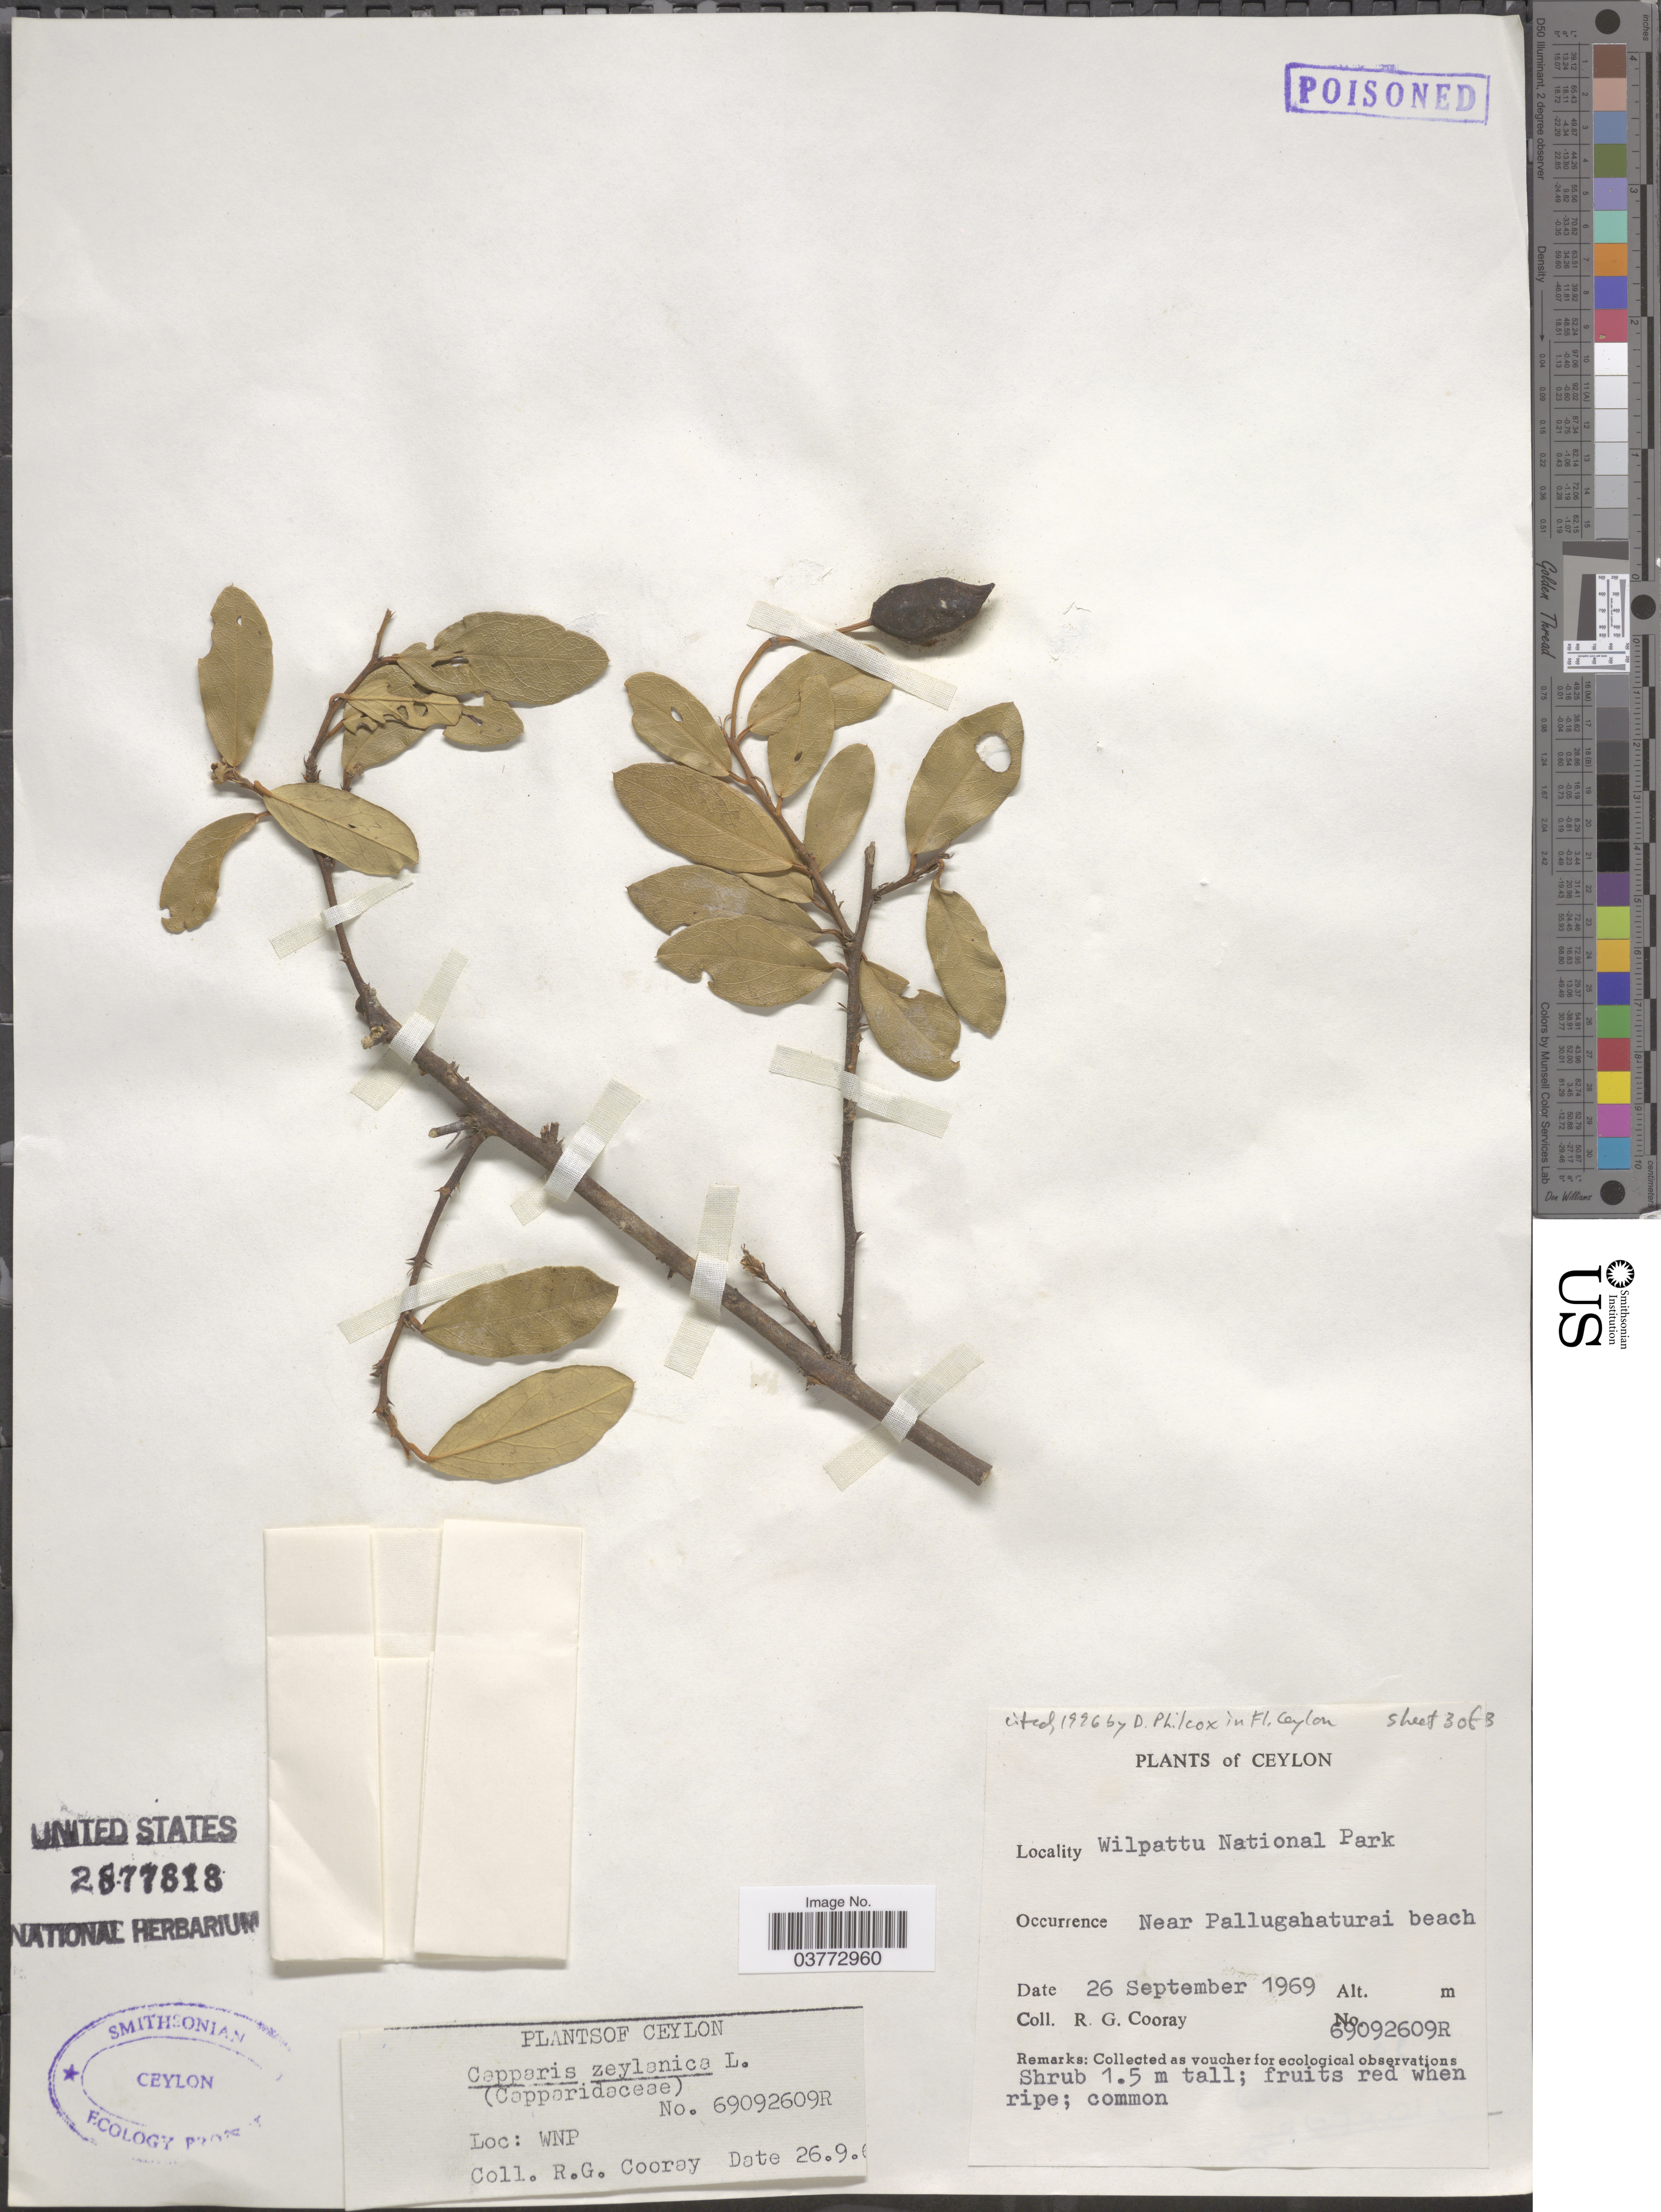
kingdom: Plantae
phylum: Tracheophyta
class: Magnoliopsida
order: Brassicales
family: Capparaceae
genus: Capparis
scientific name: Capparis zeylanica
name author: L.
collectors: R. Cooray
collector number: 69092609R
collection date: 1969-09-26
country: Sri Lanka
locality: Ceylon. Wilpattu National Park. Near Pallugahaturai beach.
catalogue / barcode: US 2877818